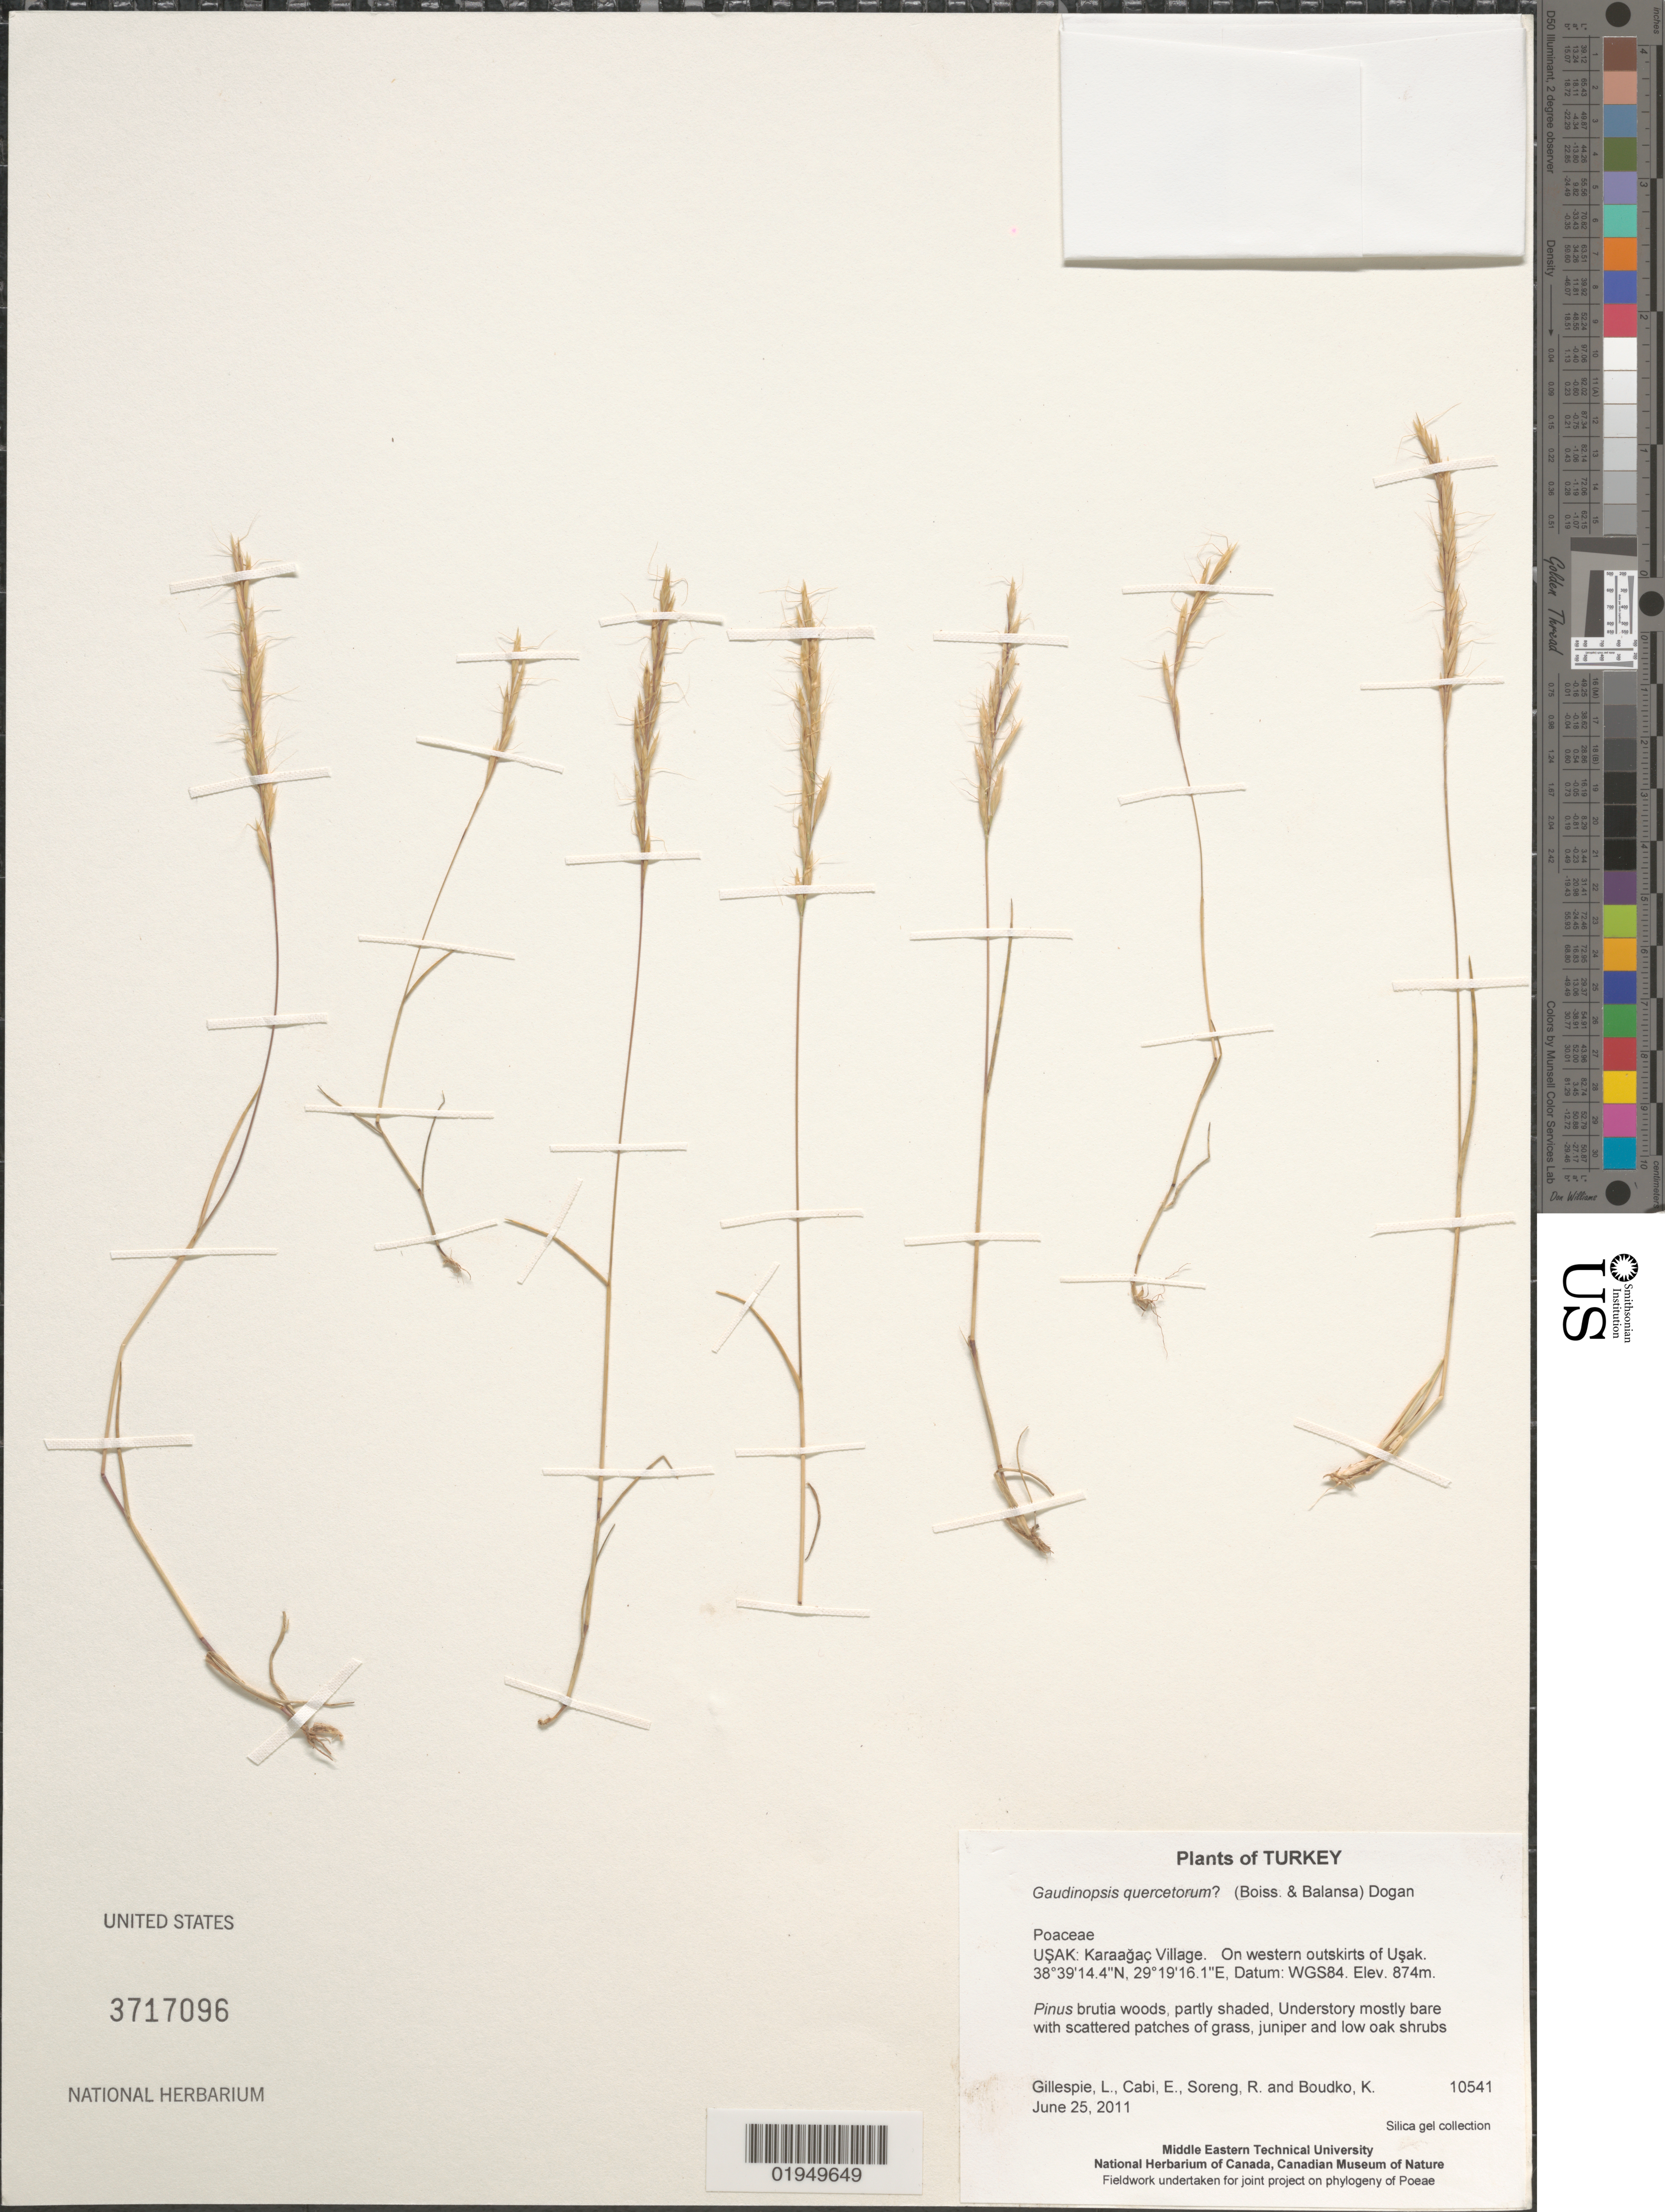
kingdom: Plantae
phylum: Tracheophyta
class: Liliopsida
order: Poales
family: Poaceae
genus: Gaudinopsis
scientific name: Gaudinopsis quercetorum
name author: (Boiss. & Balansa) Doğan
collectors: L. J. Gillespie, E. Cabi, R. J. Soreng & K. Boudko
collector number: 10541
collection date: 2011-06-25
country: Turkey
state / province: Usak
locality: Karaagaç Village. On western outskirts of Usak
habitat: Pinus brutia woods, partly shaded, Understory mostly bare with scattered patches of grass, juniper and low oak shrubs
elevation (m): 874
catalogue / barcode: US 3717096